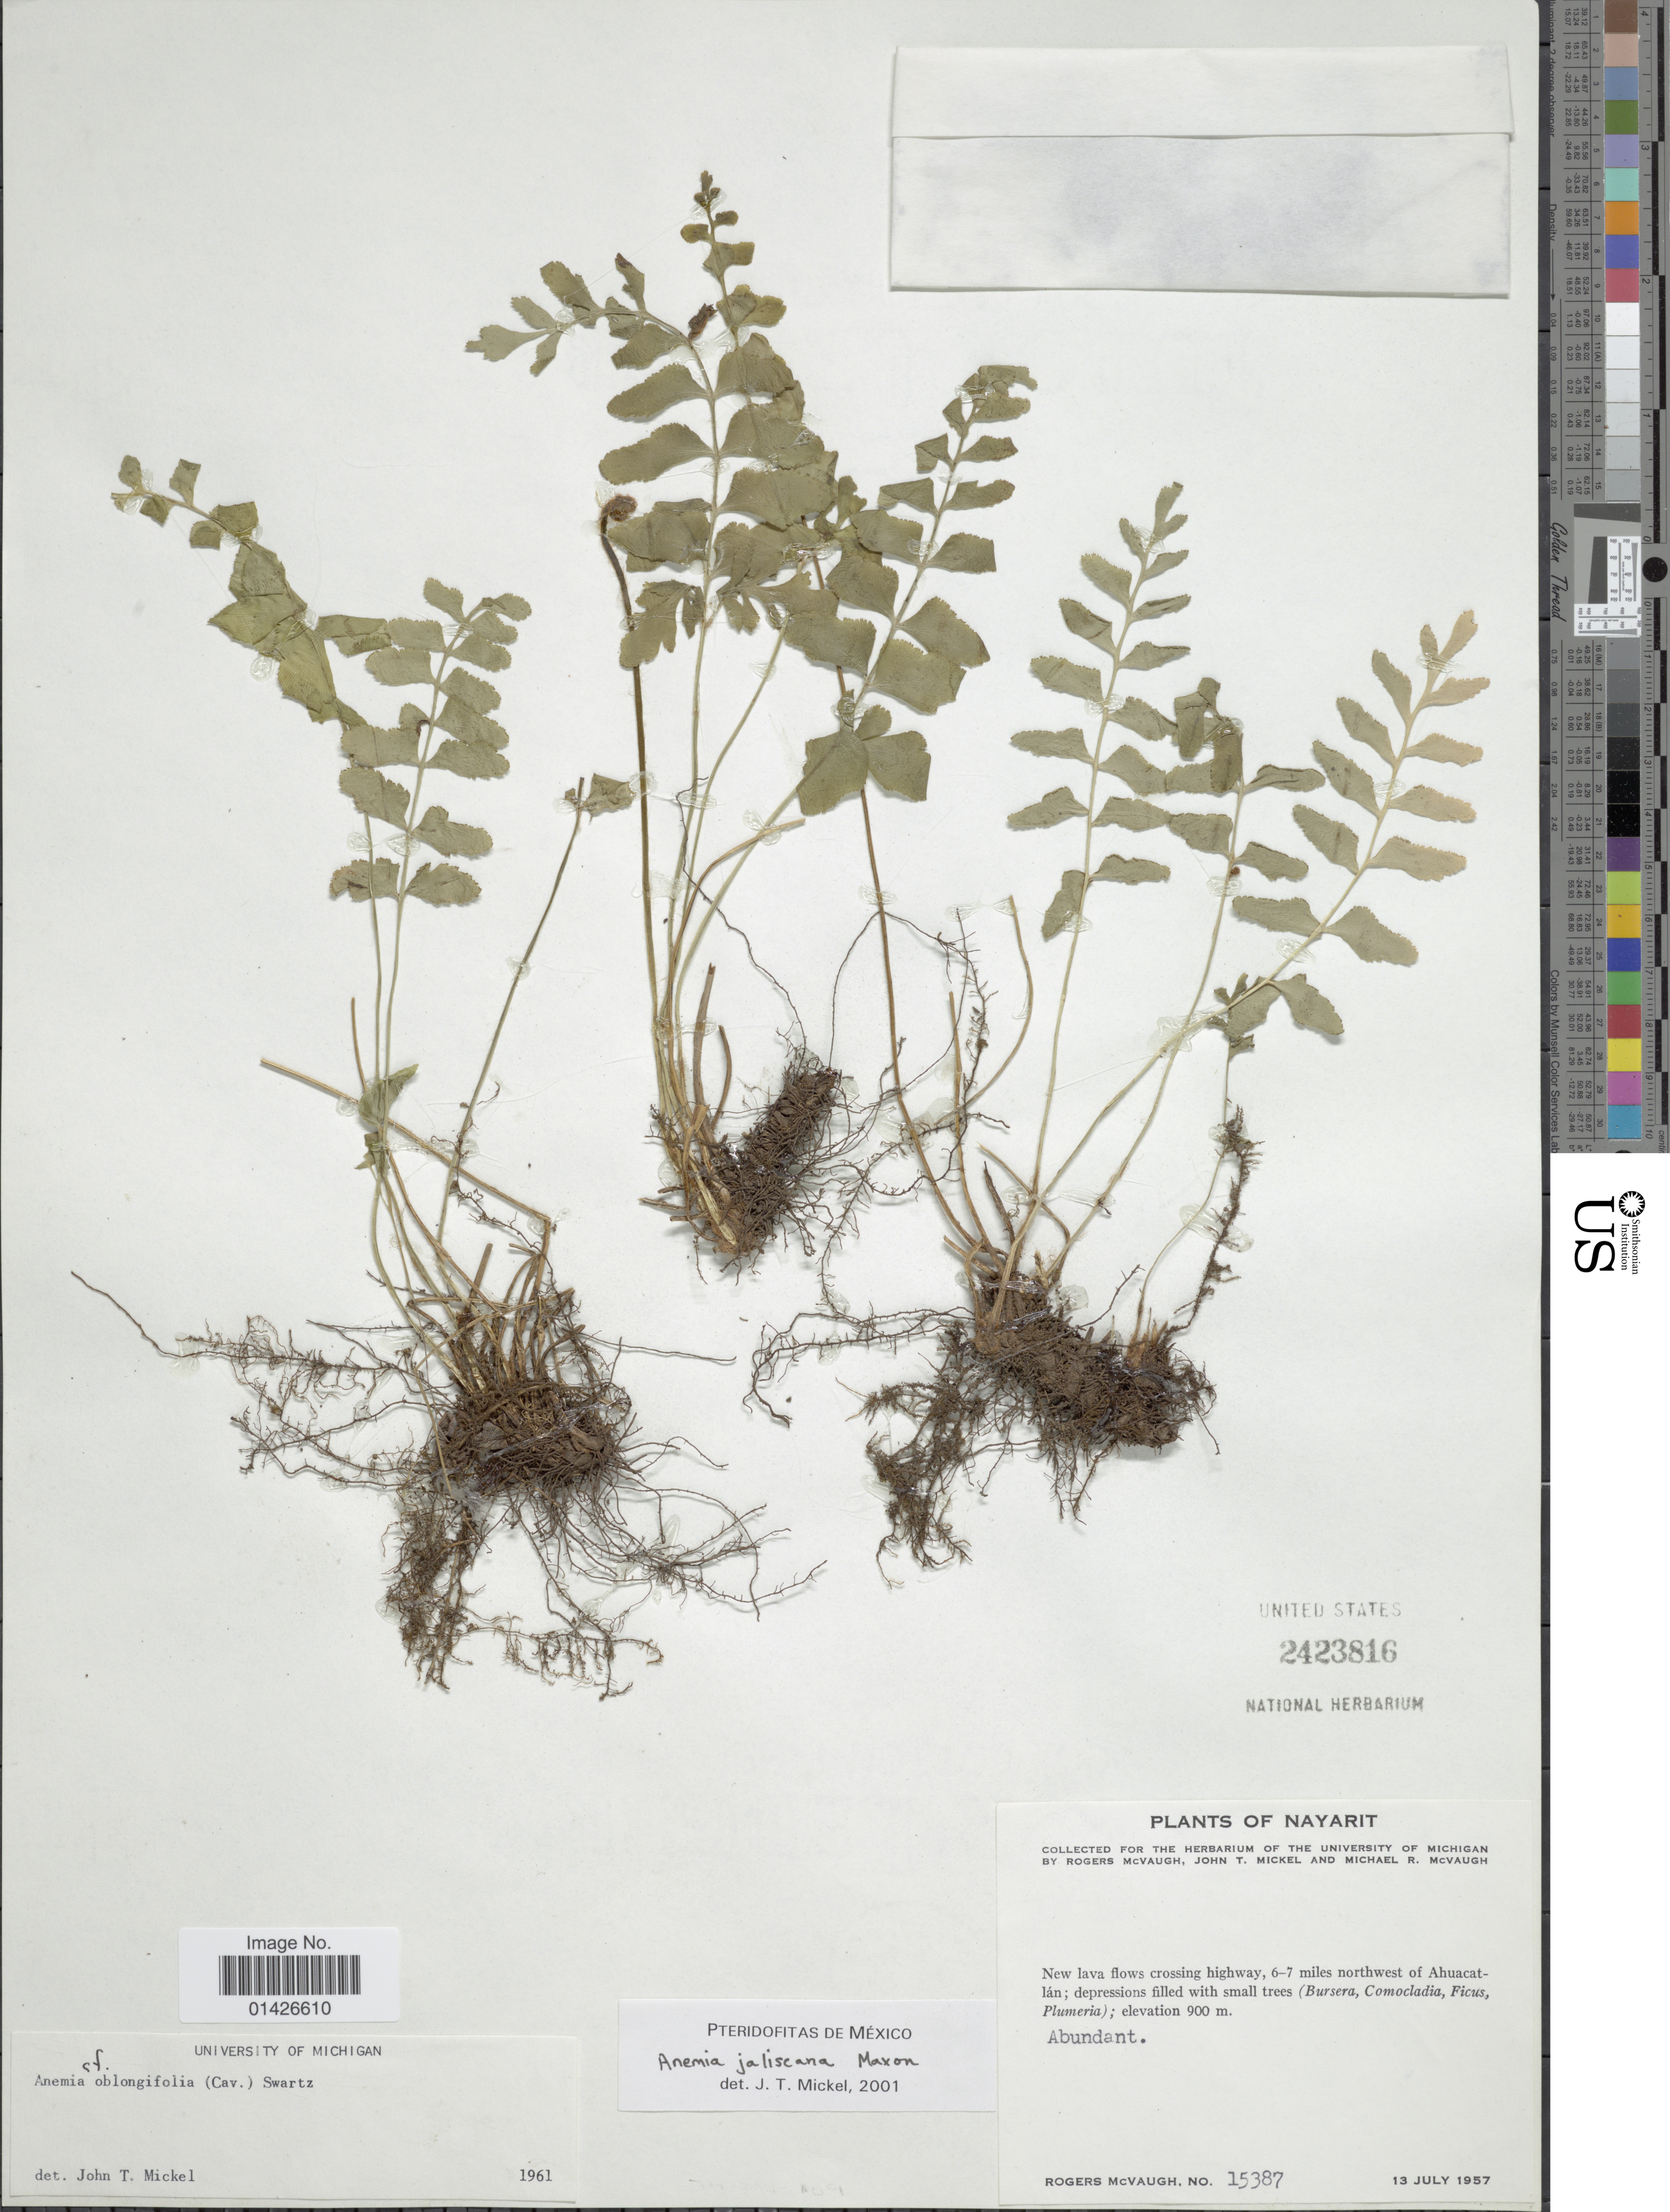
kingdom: Plantae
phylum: Tracheophyta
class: Polypodiopsida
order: Schizaeales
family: Anemiaceae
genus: Anemia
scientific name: Anemia jaliscana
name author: Maxon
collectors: R. McVaugh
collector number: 15387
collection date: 1957-07-13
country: Mexico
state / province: Nayarit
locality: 6-7 miles northwest of Ahuacatlán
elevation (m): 900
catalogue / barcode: US 2423816